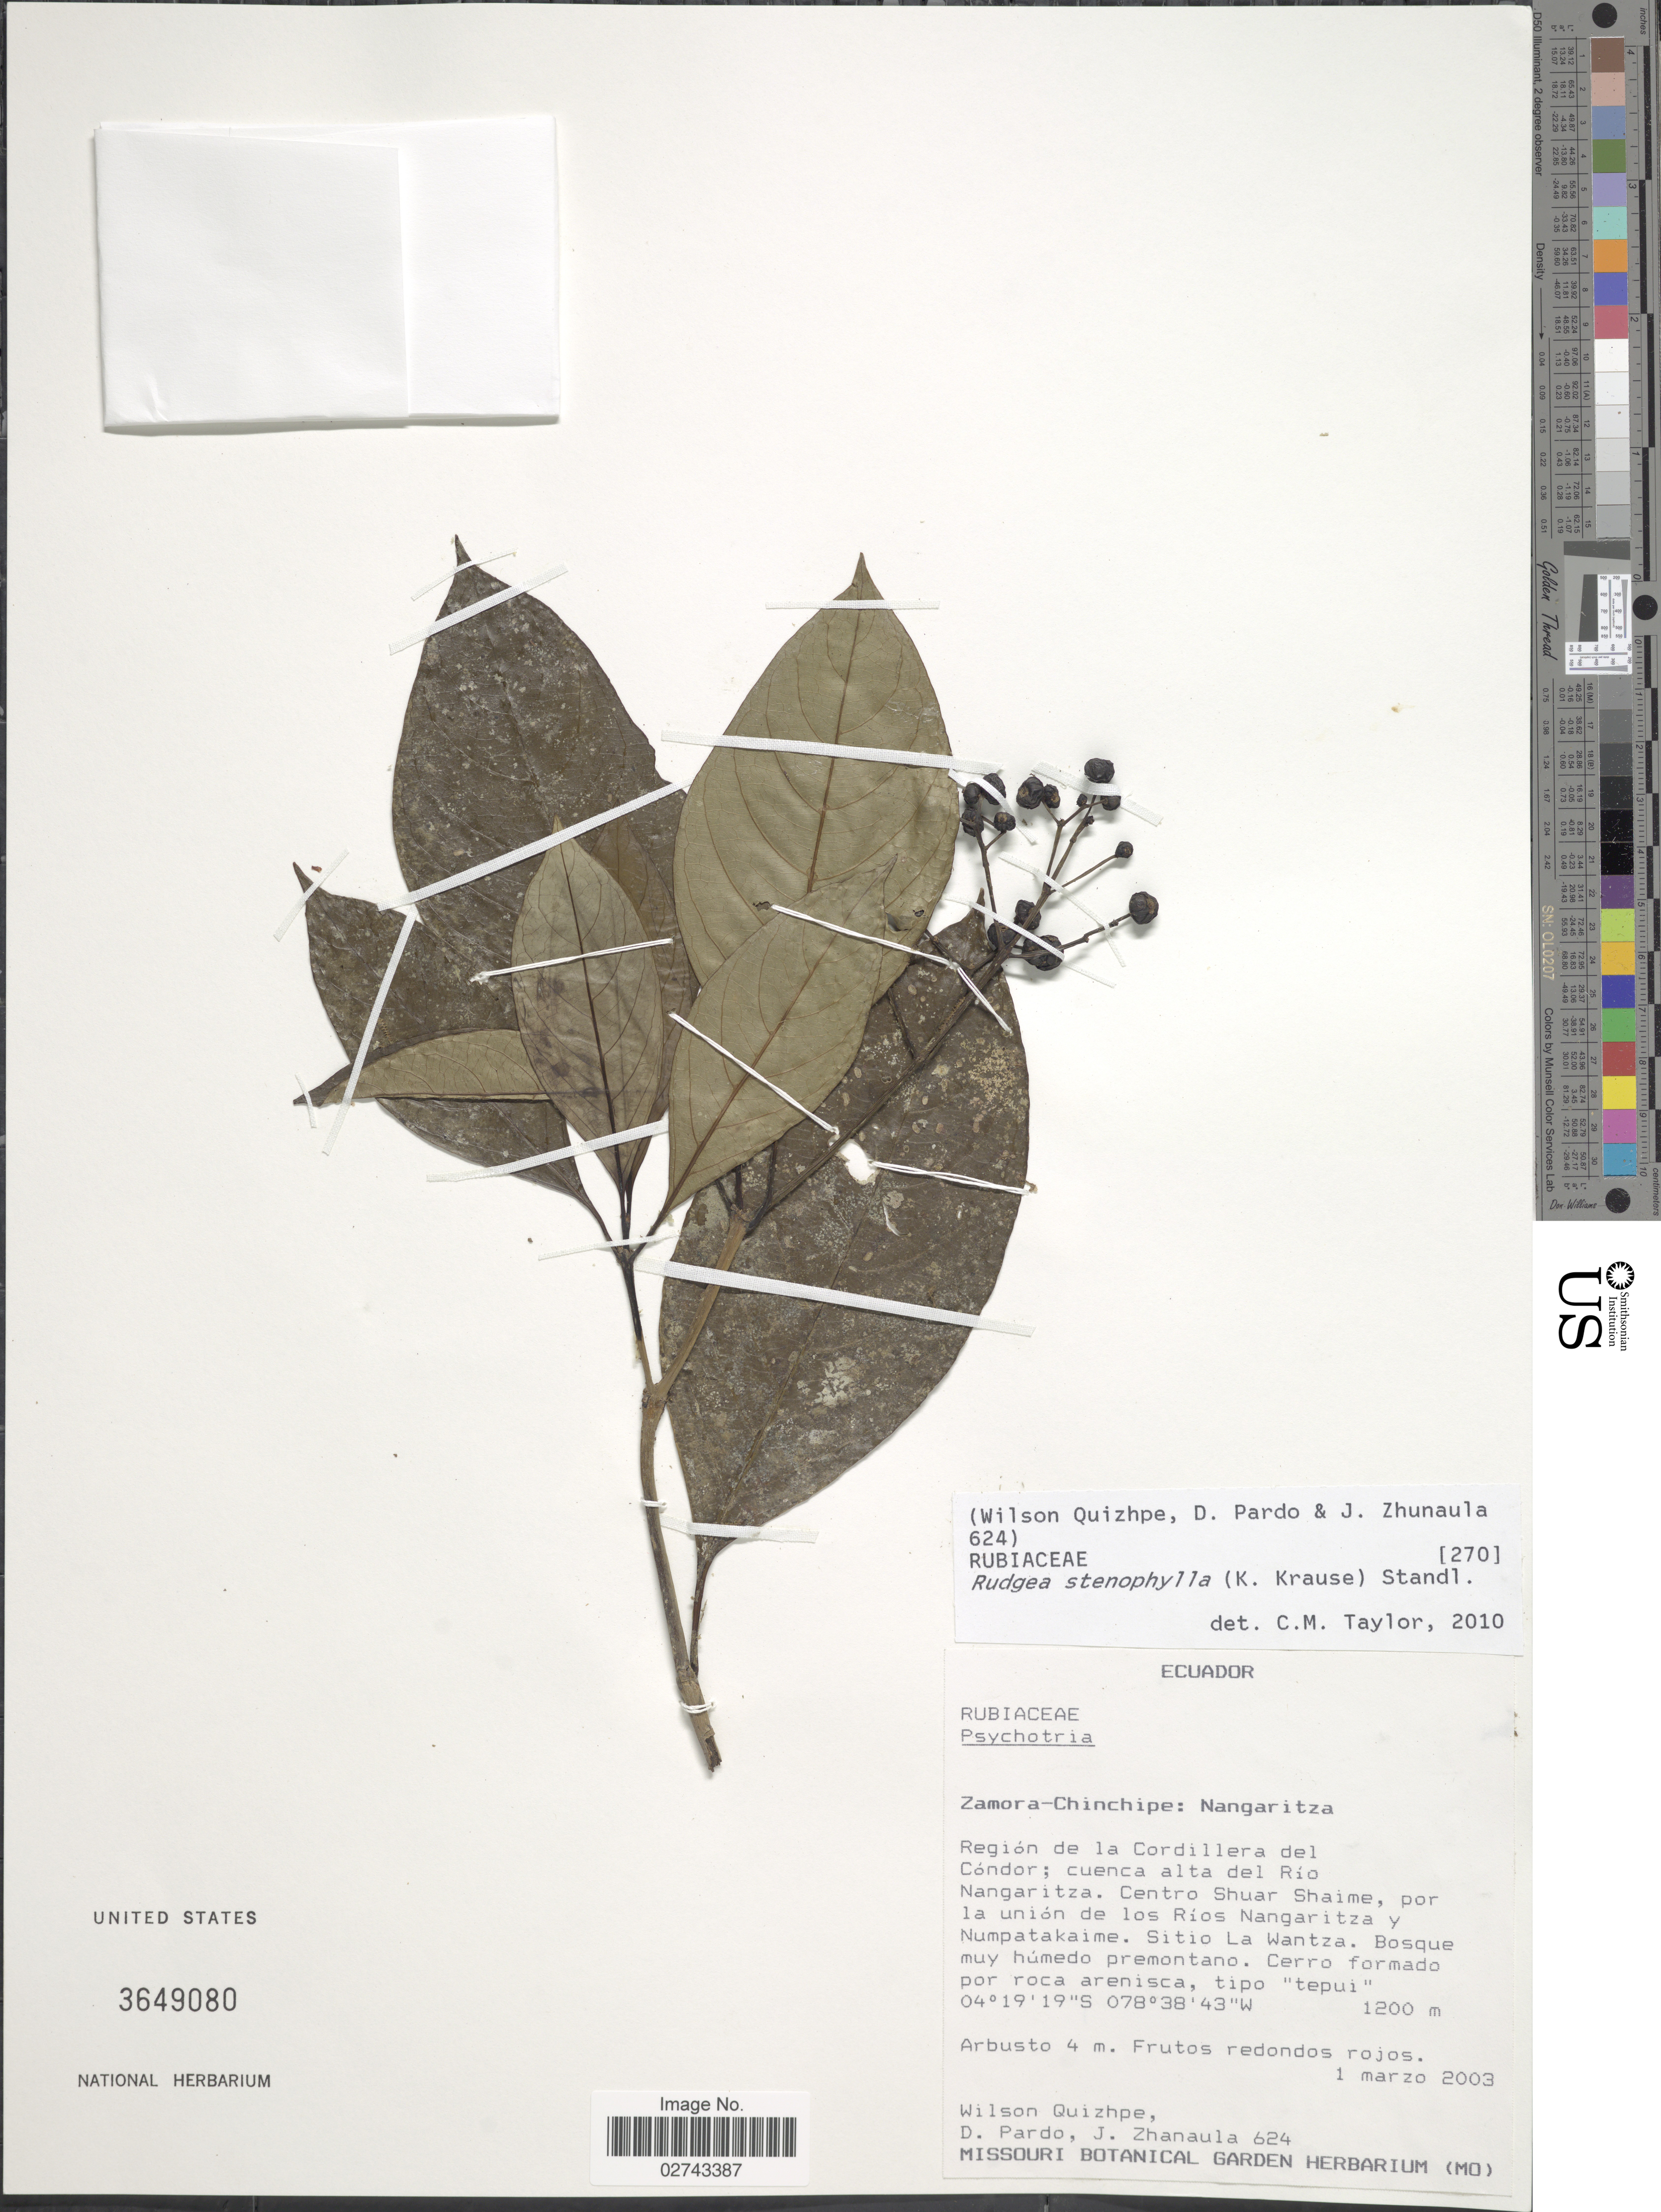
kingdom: Plantae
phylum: Tracheophyta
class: Magnoliopsida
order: Gentianales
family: Rubiaceae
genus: Rudgea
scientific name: Rudgea stenophylla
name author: (K. Krause) Standl.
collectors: W. Quizhpe, D. Pardo & J. Zhanaula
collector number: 624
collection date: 2003-03-01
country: Ecuador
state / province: Zamora-Chinchipe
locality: Nangaritza, Region de la Cordillera del Condor; cuenca alto del Rio Nangaritza, Centro Shuar Shaime, por la union de los Rios Nangaritza y Numpatakaime, Sitio La Wantza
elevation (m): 1200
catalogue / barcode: US 3649080